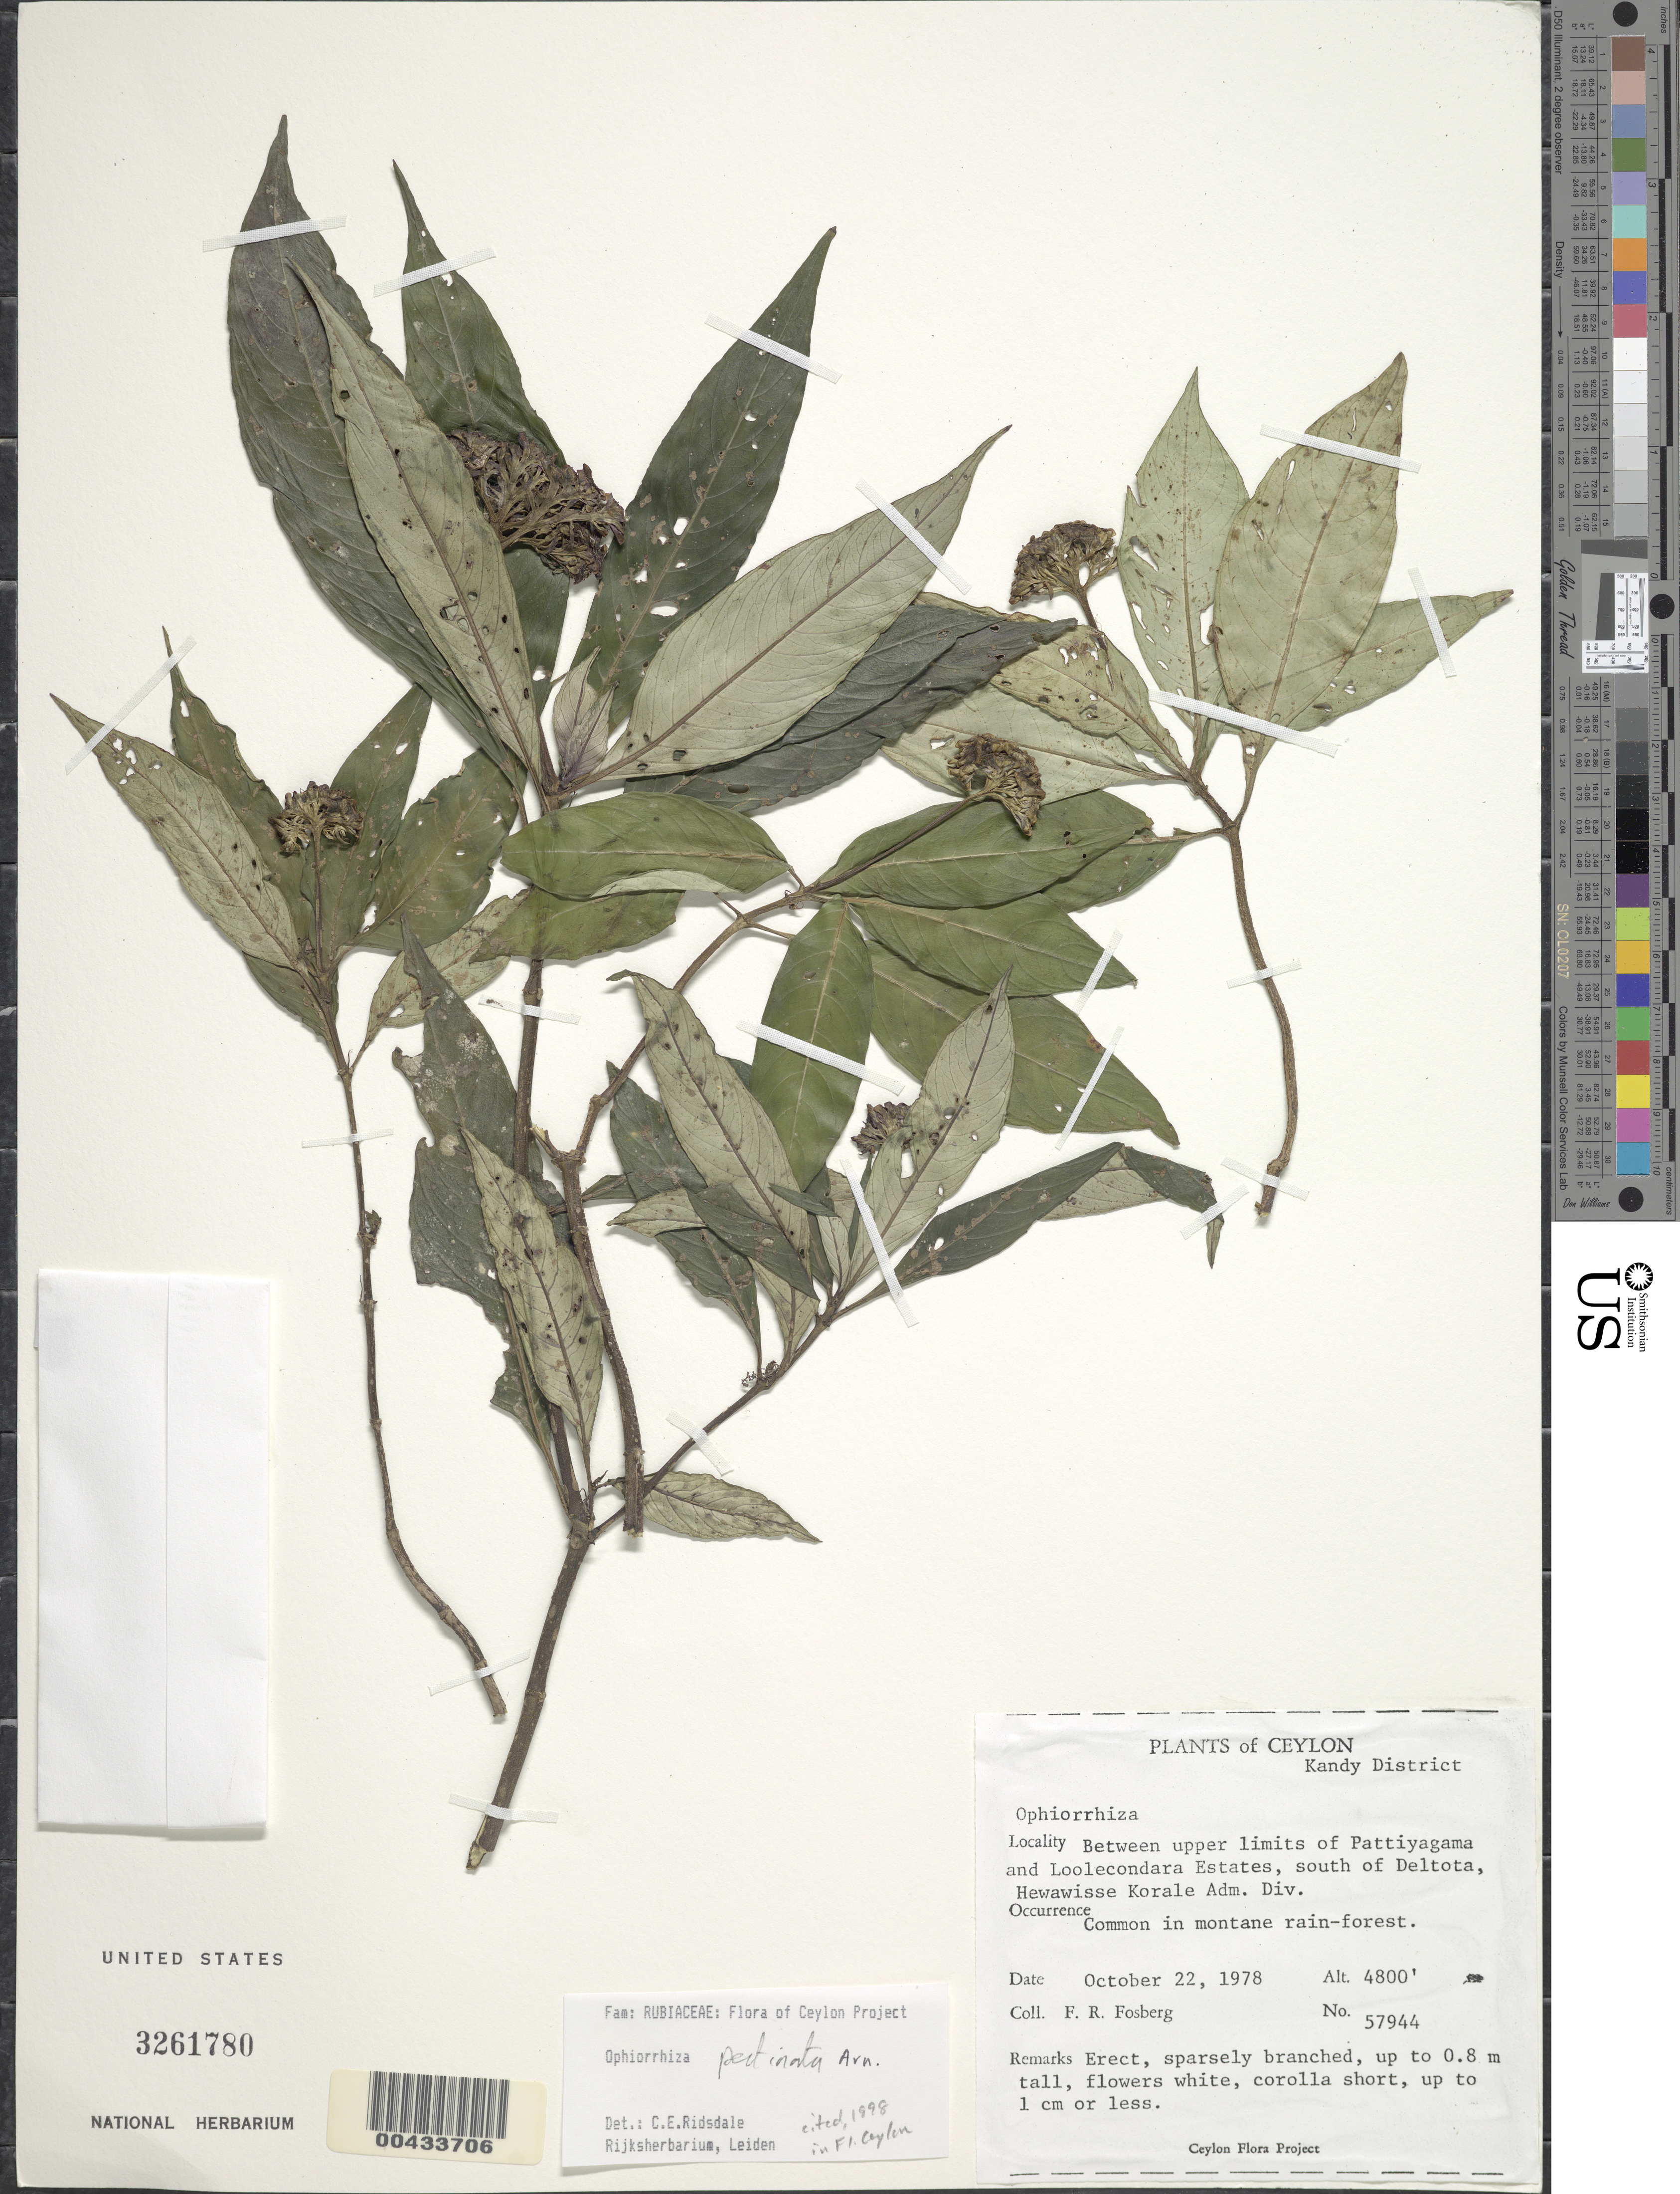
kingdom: Plantae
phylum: Tracheophyta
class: Magnoliopsida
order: Gentianales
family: Rubiaceae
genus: Ophiorrhiza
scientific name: Ophiorrhiza pectinata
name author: Arn.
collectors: F. R. Fosberg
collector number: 57944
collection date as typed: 22 Oct 1978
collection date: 1978-10-22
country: Sri Lanka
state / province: Central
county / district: Kandy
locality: Between upper limits of Pattiyagama and Loolecondara Estates, S of Deltota, Hewawisse Korale Adm. Div., Kandy Dist.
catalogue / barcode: US 3261780